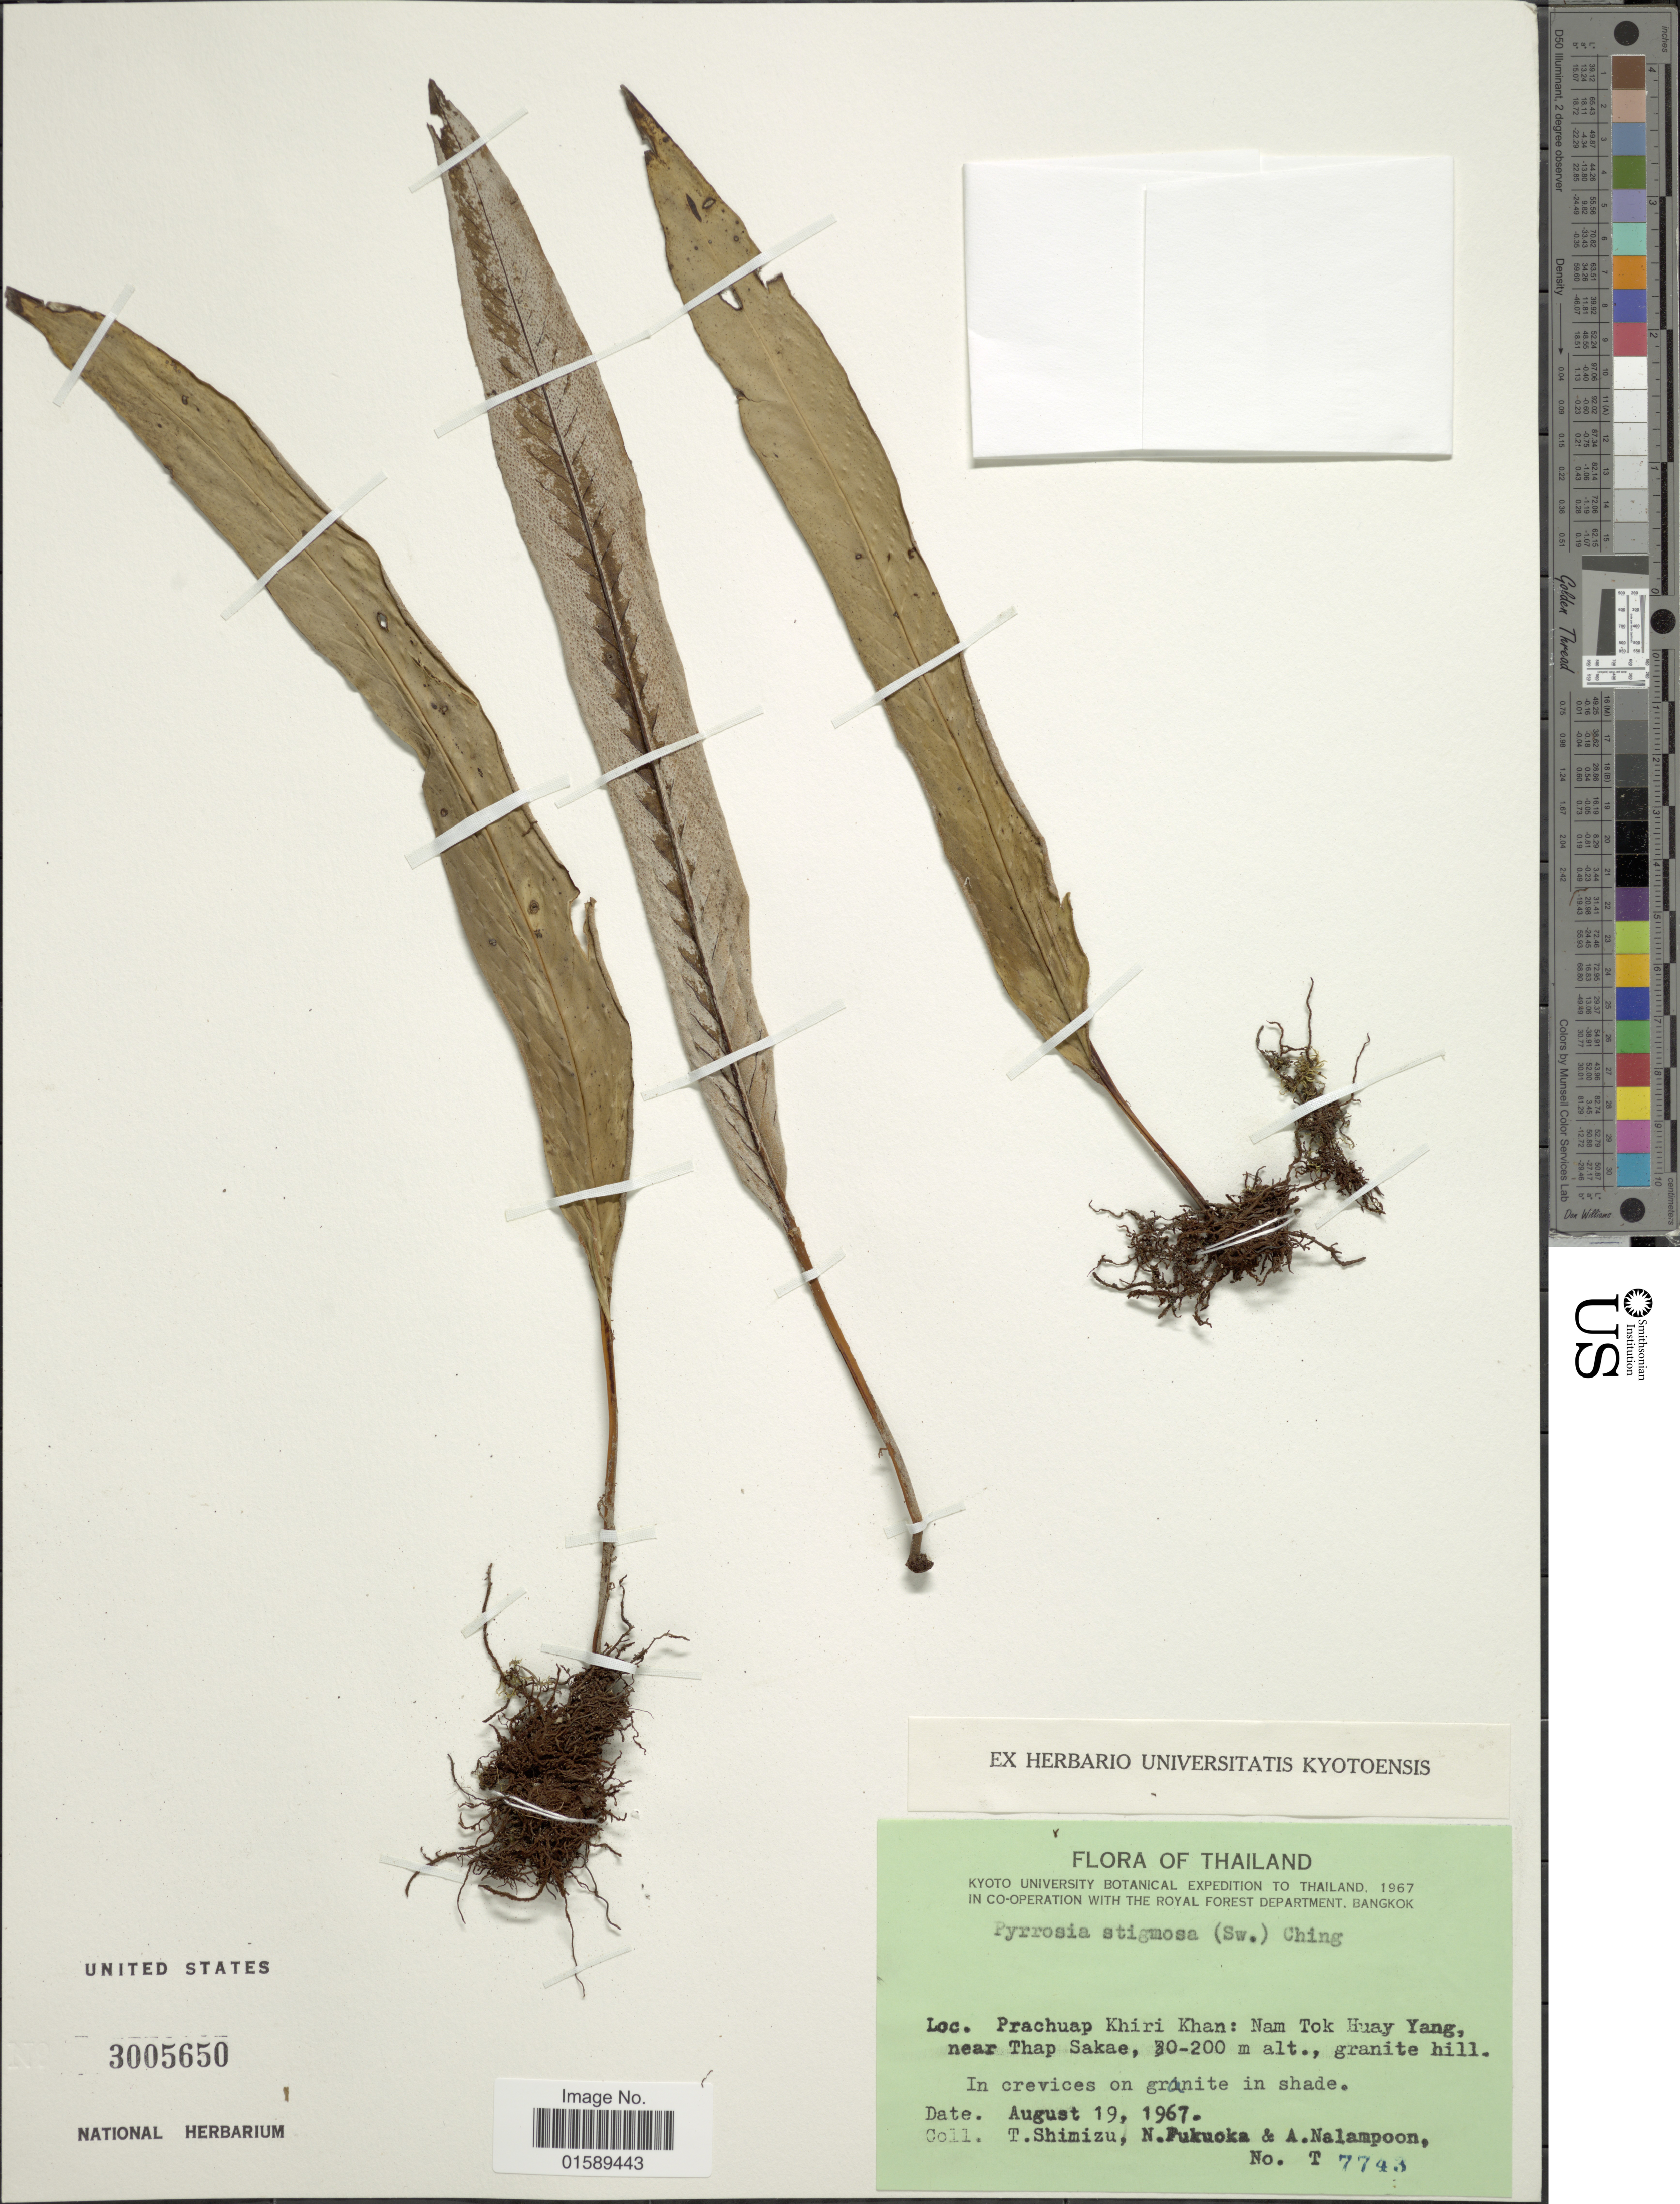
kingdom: Plantae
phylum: Tracheophyta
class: Polypodiopsida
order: Polypodiales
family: Polypodiaceae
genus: Pyrrosia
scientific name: Pyrrosia stigmosa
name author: (Sw.) Ching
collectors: T. Shimizu, N. Fukuoka & A. Nalampoon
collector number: T7743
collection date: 1967-08-19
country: Thailand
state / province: Prachuap Khiri Khan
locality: Thailand, Prachuap Khiri Khan: Nam Tok Huay Yang, near Thap Sakae.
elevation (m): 30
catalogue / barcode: US 3005650